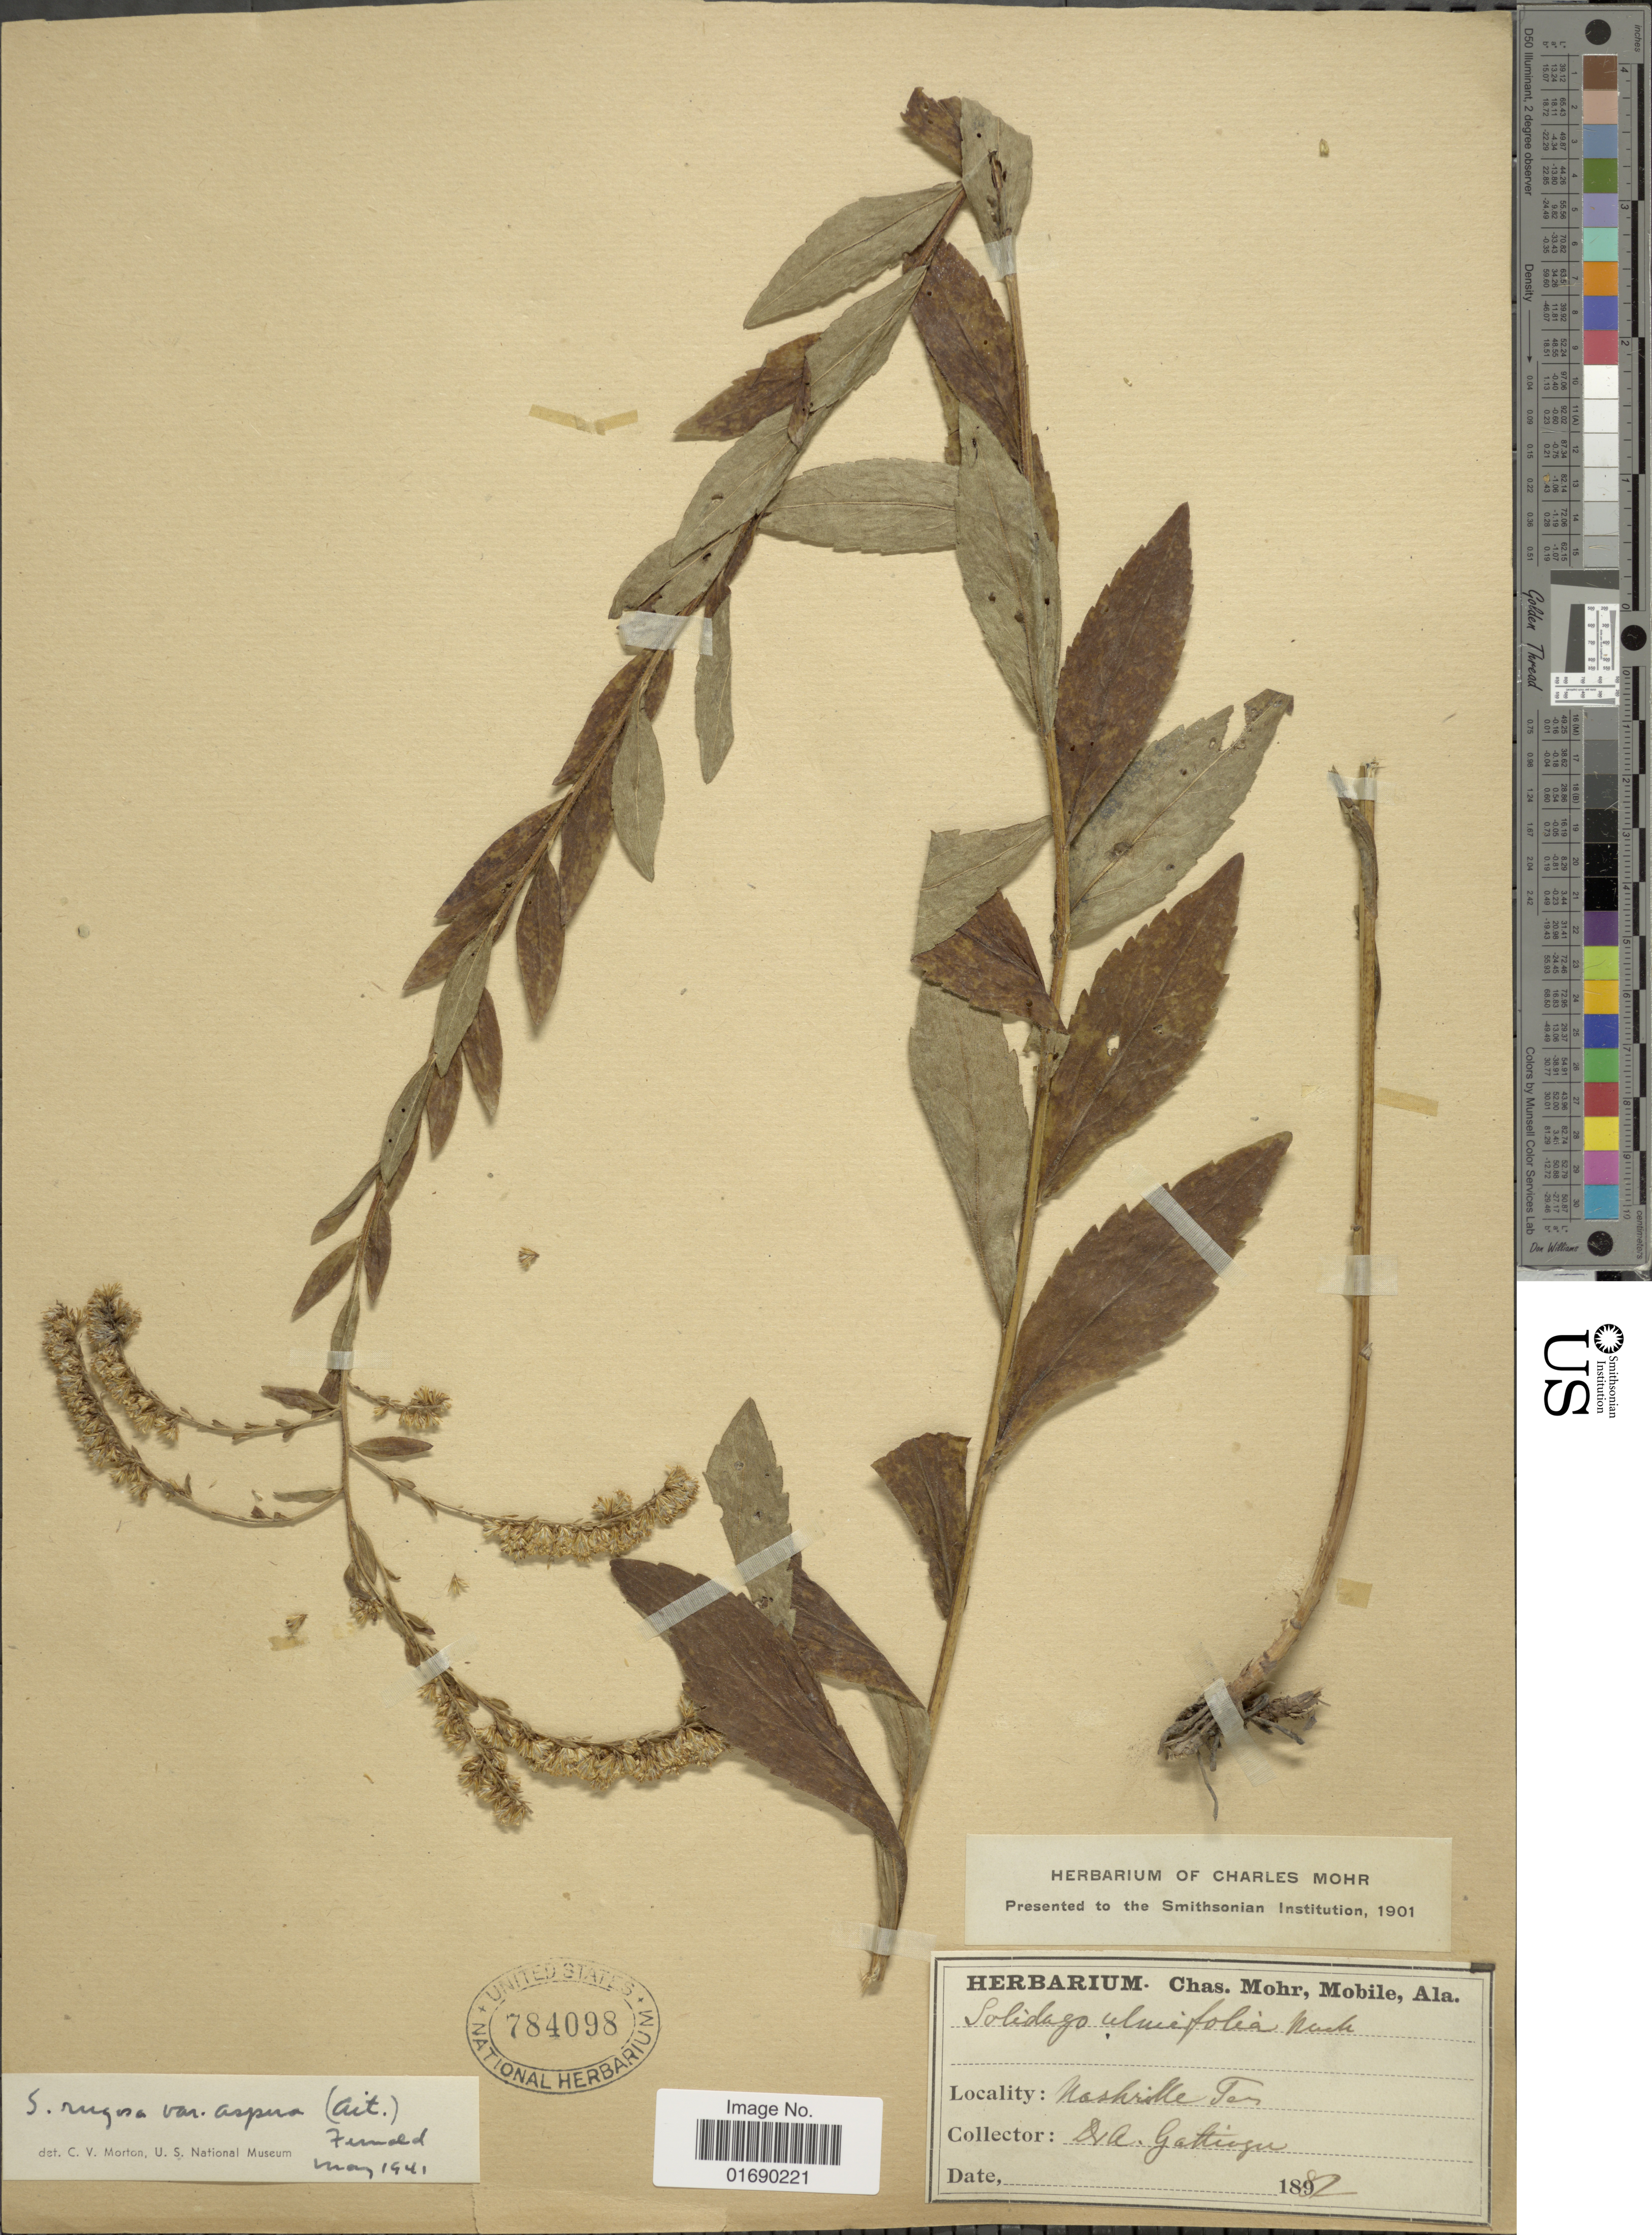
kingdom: Plantae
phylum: Tracheophyta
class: Magnoliopsida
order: Asterales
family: Asteraceae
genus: Solidago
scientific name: Solidago rugosa var. aspera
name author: (Aiton) Cronq.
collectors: A. Gattinger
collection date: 1882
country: United States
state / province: Tennessee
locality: Nashville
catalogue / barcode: US 784098